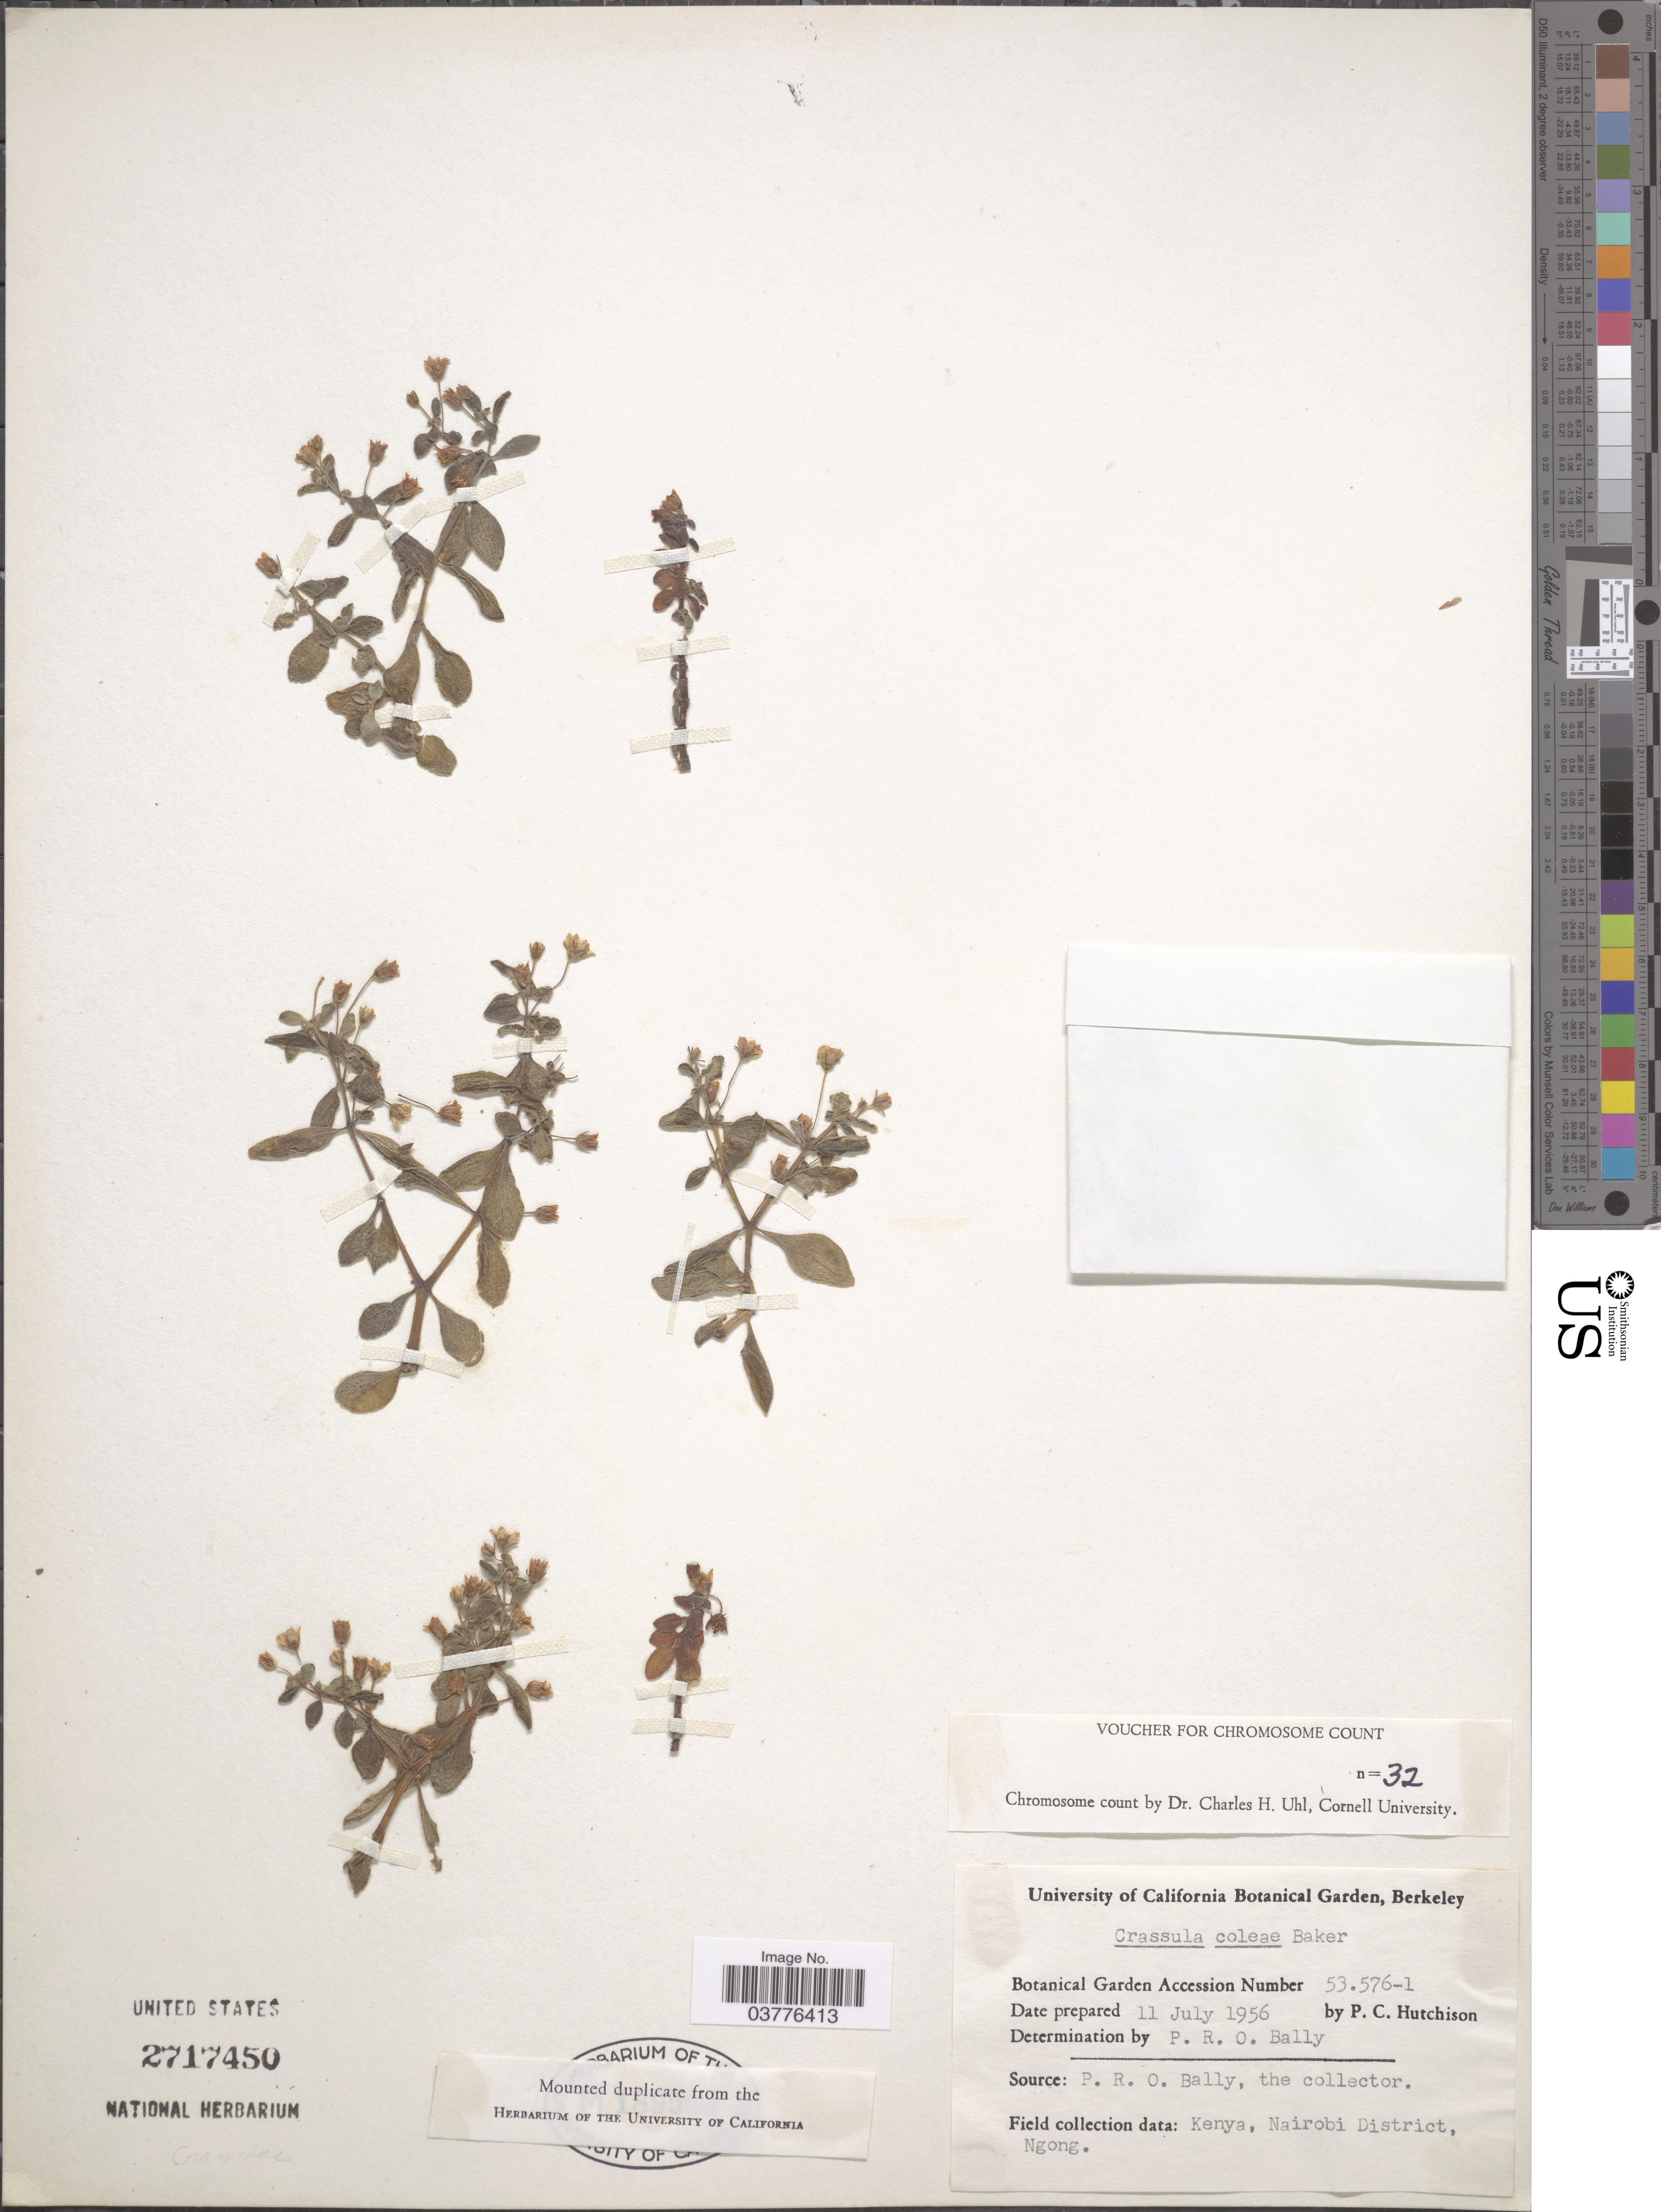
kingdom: Plantae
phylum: Tracheophyta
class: Magnoliopsida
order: Saxifragales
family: Crassulaceae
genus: Crassula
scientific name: Crassula coleae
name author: Baker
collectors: P. C. Hutchison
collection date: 1956-07-11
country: United States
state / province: California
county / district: Alameda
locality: University of California Botanical Garden, Berkeley.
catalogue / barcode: US 2717450